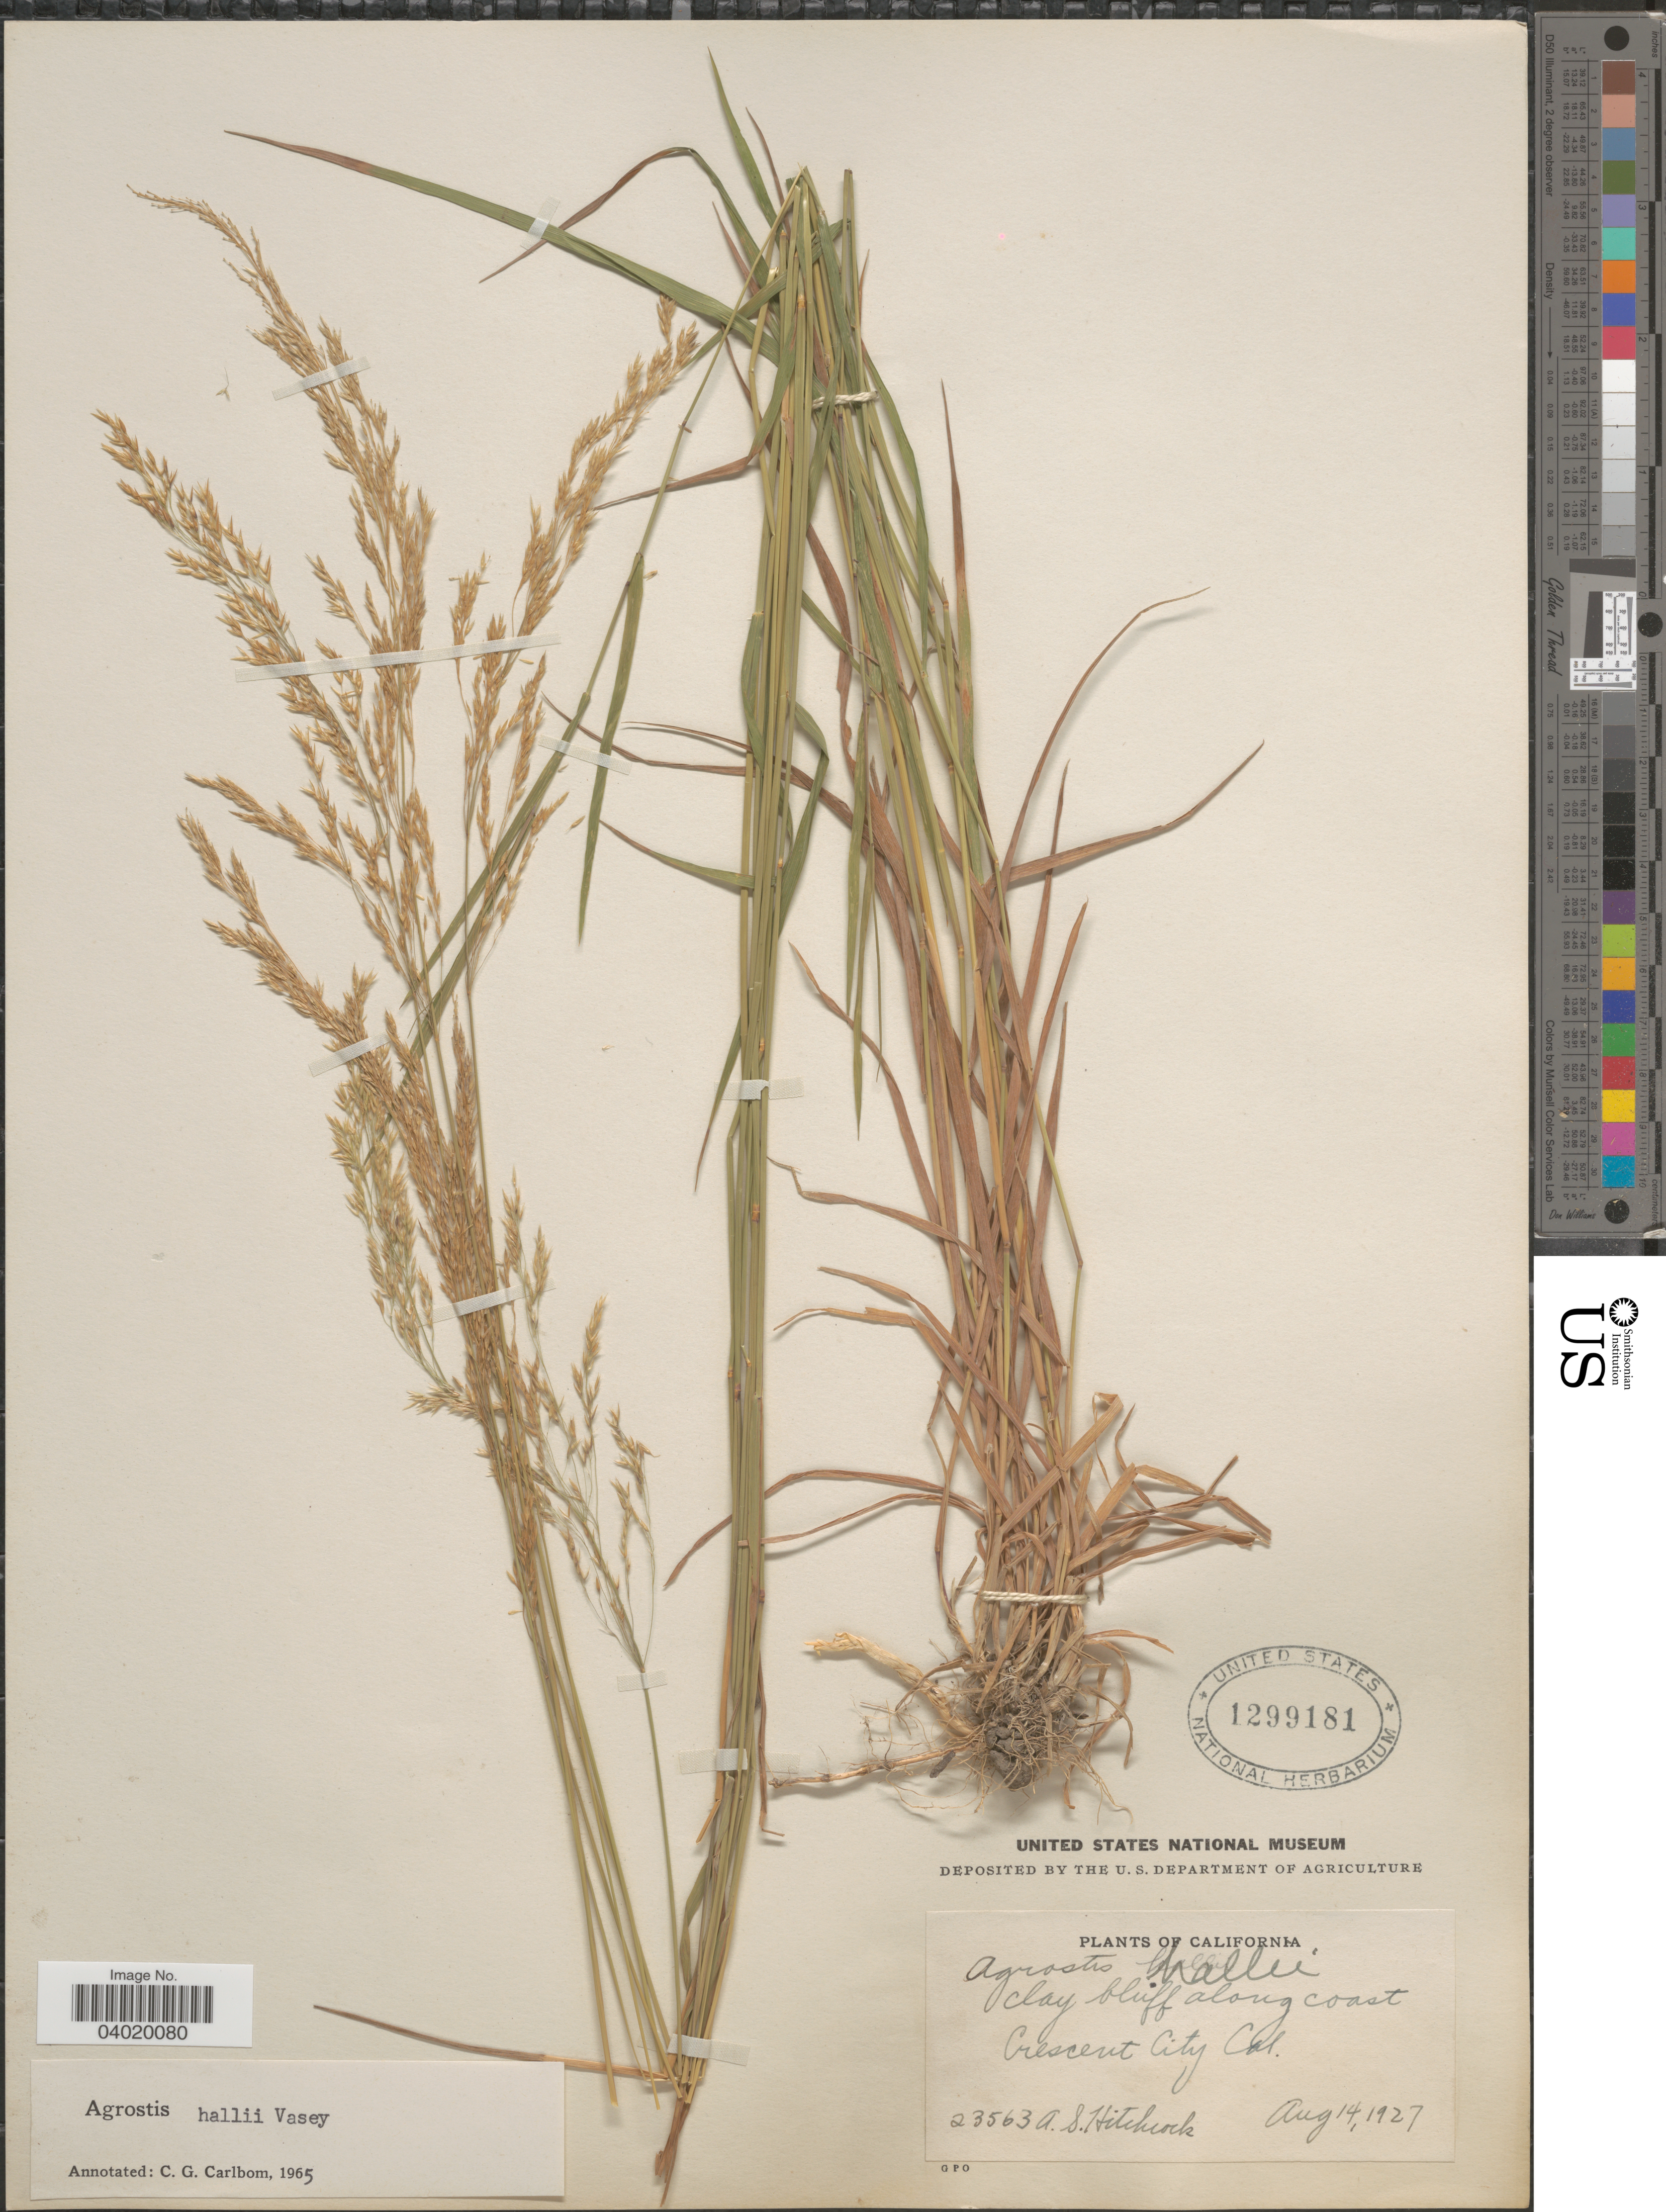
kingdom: Plantae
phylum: Tracheophyta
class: Liliopsida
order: Poales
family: Poaceae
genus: Agrostis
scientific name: Agrostis hallii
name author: Vasey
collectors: A. S. Hitchcock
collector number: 23563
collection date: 1927-08-14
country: United States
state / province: California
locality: Along coast Crescent City.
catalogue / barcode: US 1299181